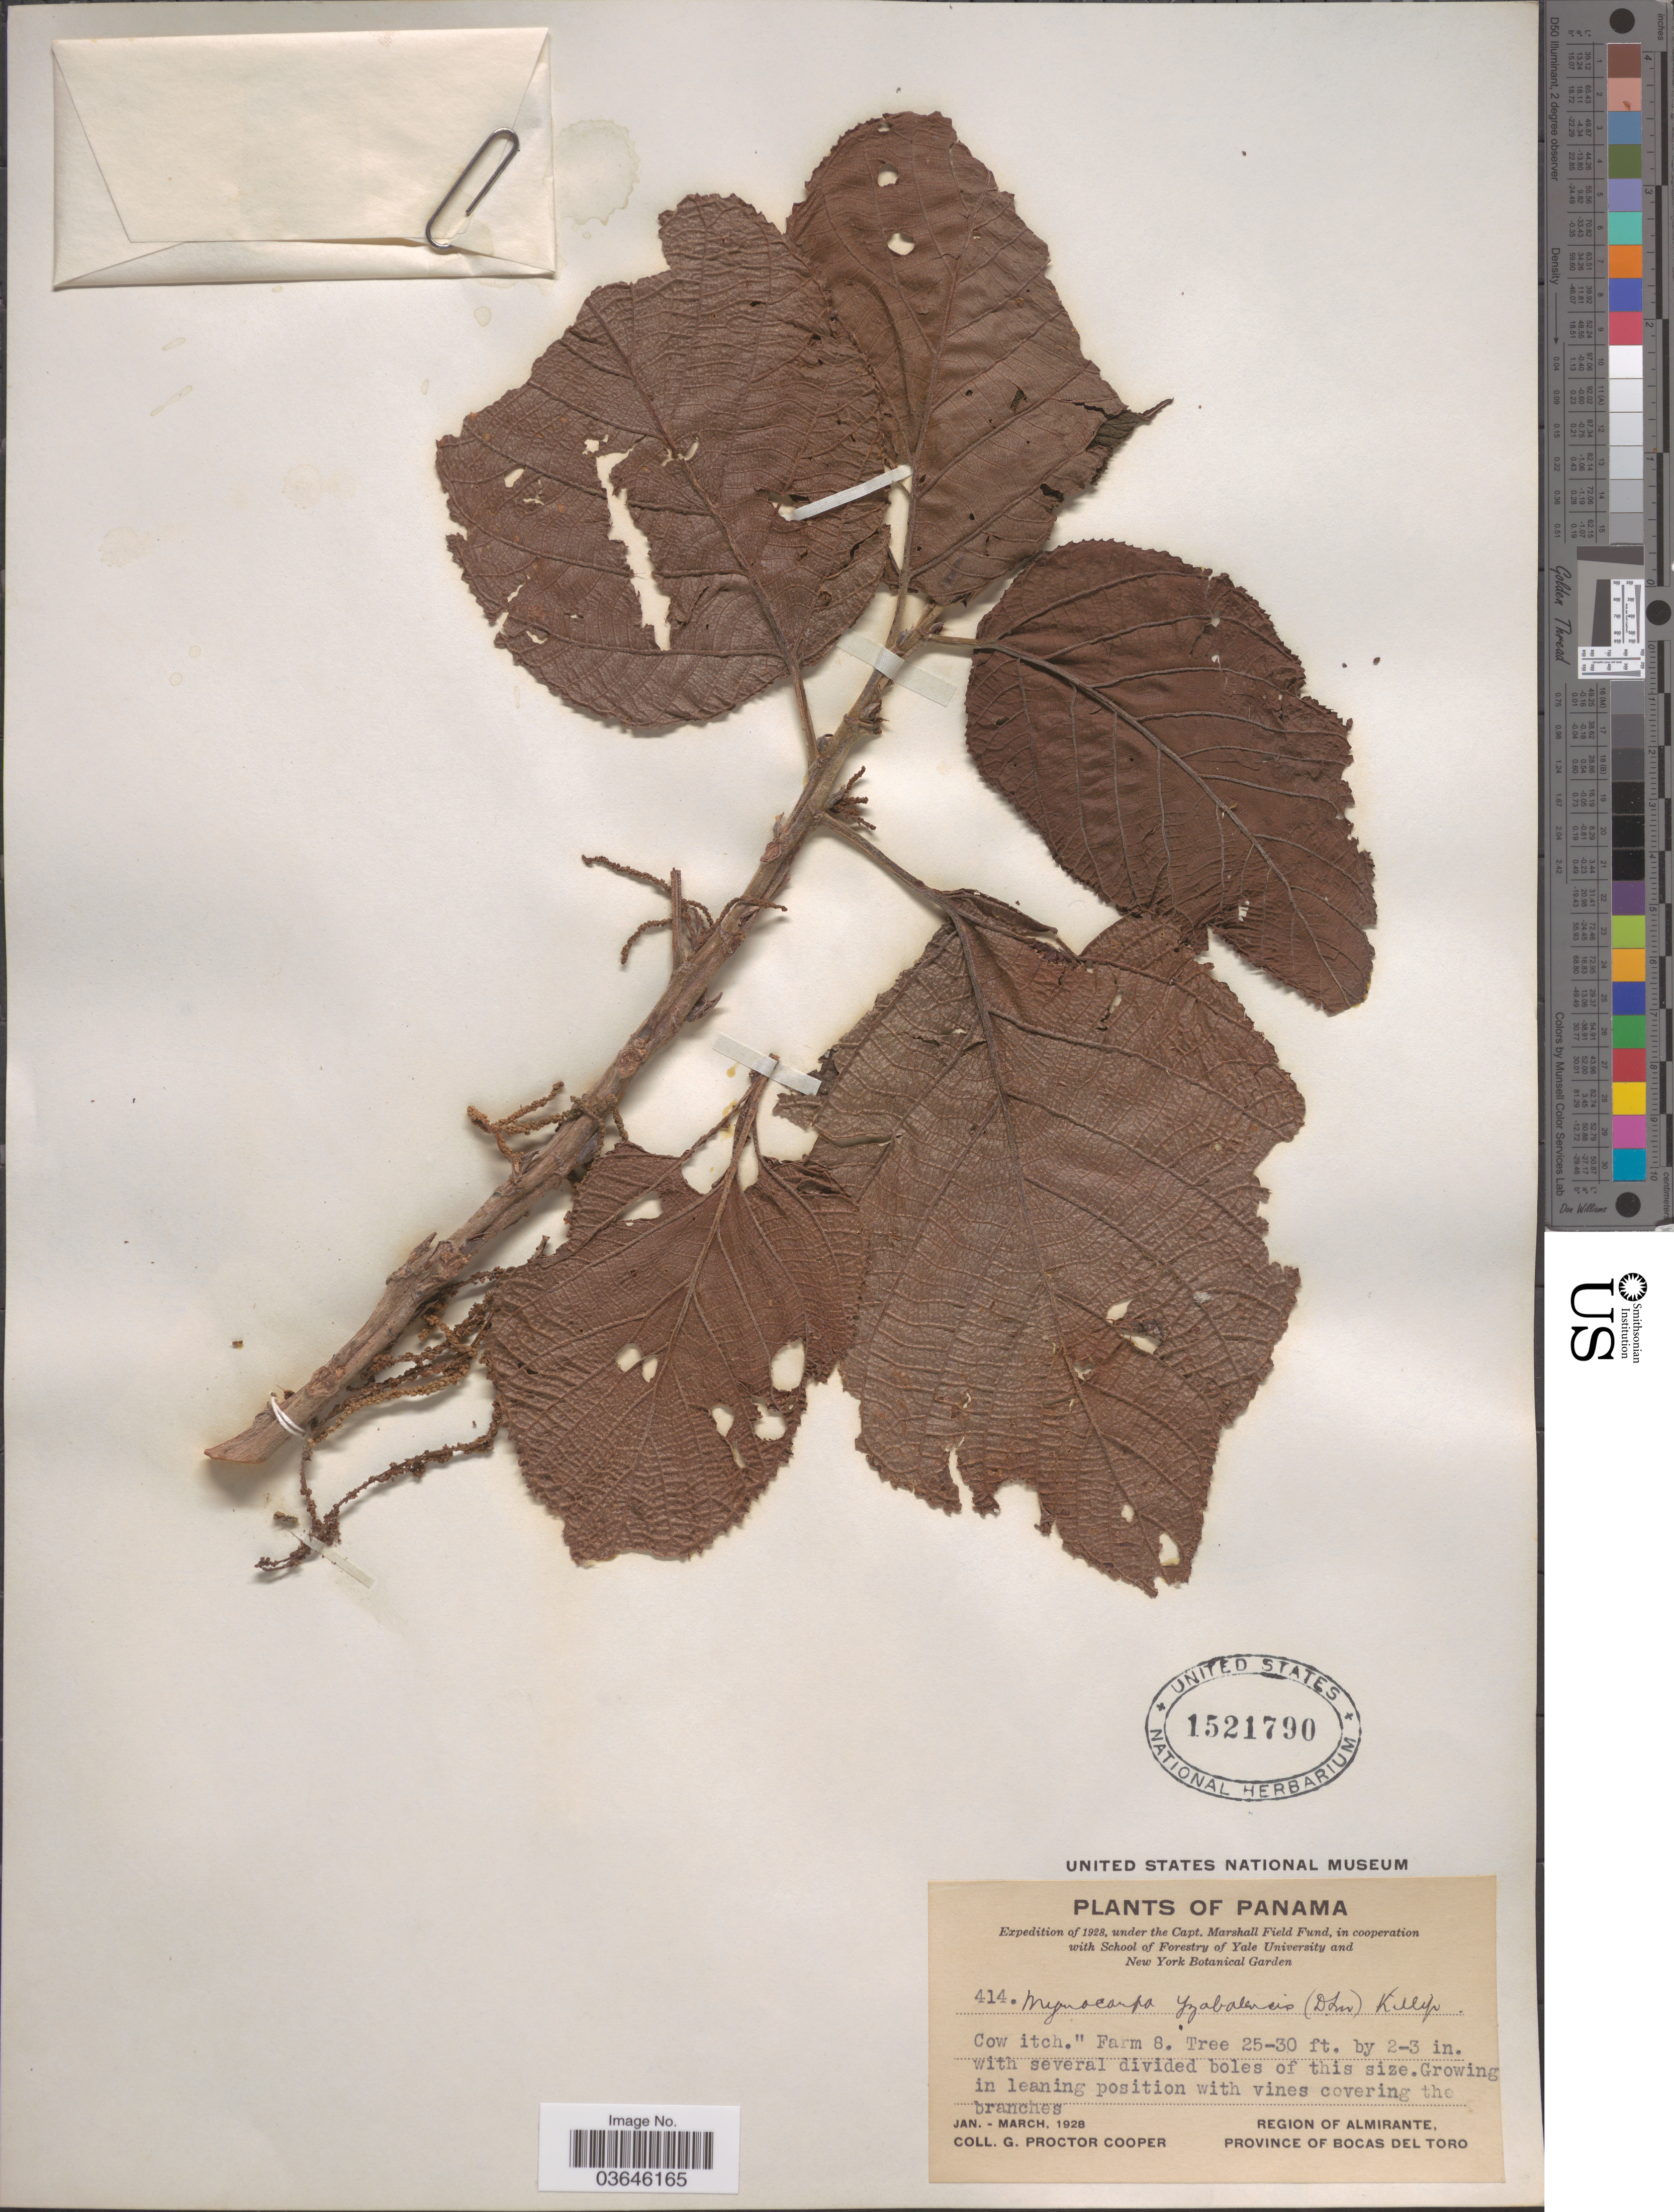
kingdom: Plantae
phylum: Tracheophyta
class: Magnoliopsida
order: Rosales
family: Urticaceae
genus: Myriocarpa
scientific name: Myriocarpa yzabalensis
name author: (Donn. Sm.) Killip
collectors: G. Cooper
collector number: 414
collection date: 1928-01/1928-03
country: Panama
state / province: Bocas del Toro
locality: Region of Almirante.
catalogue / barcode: US 1521790